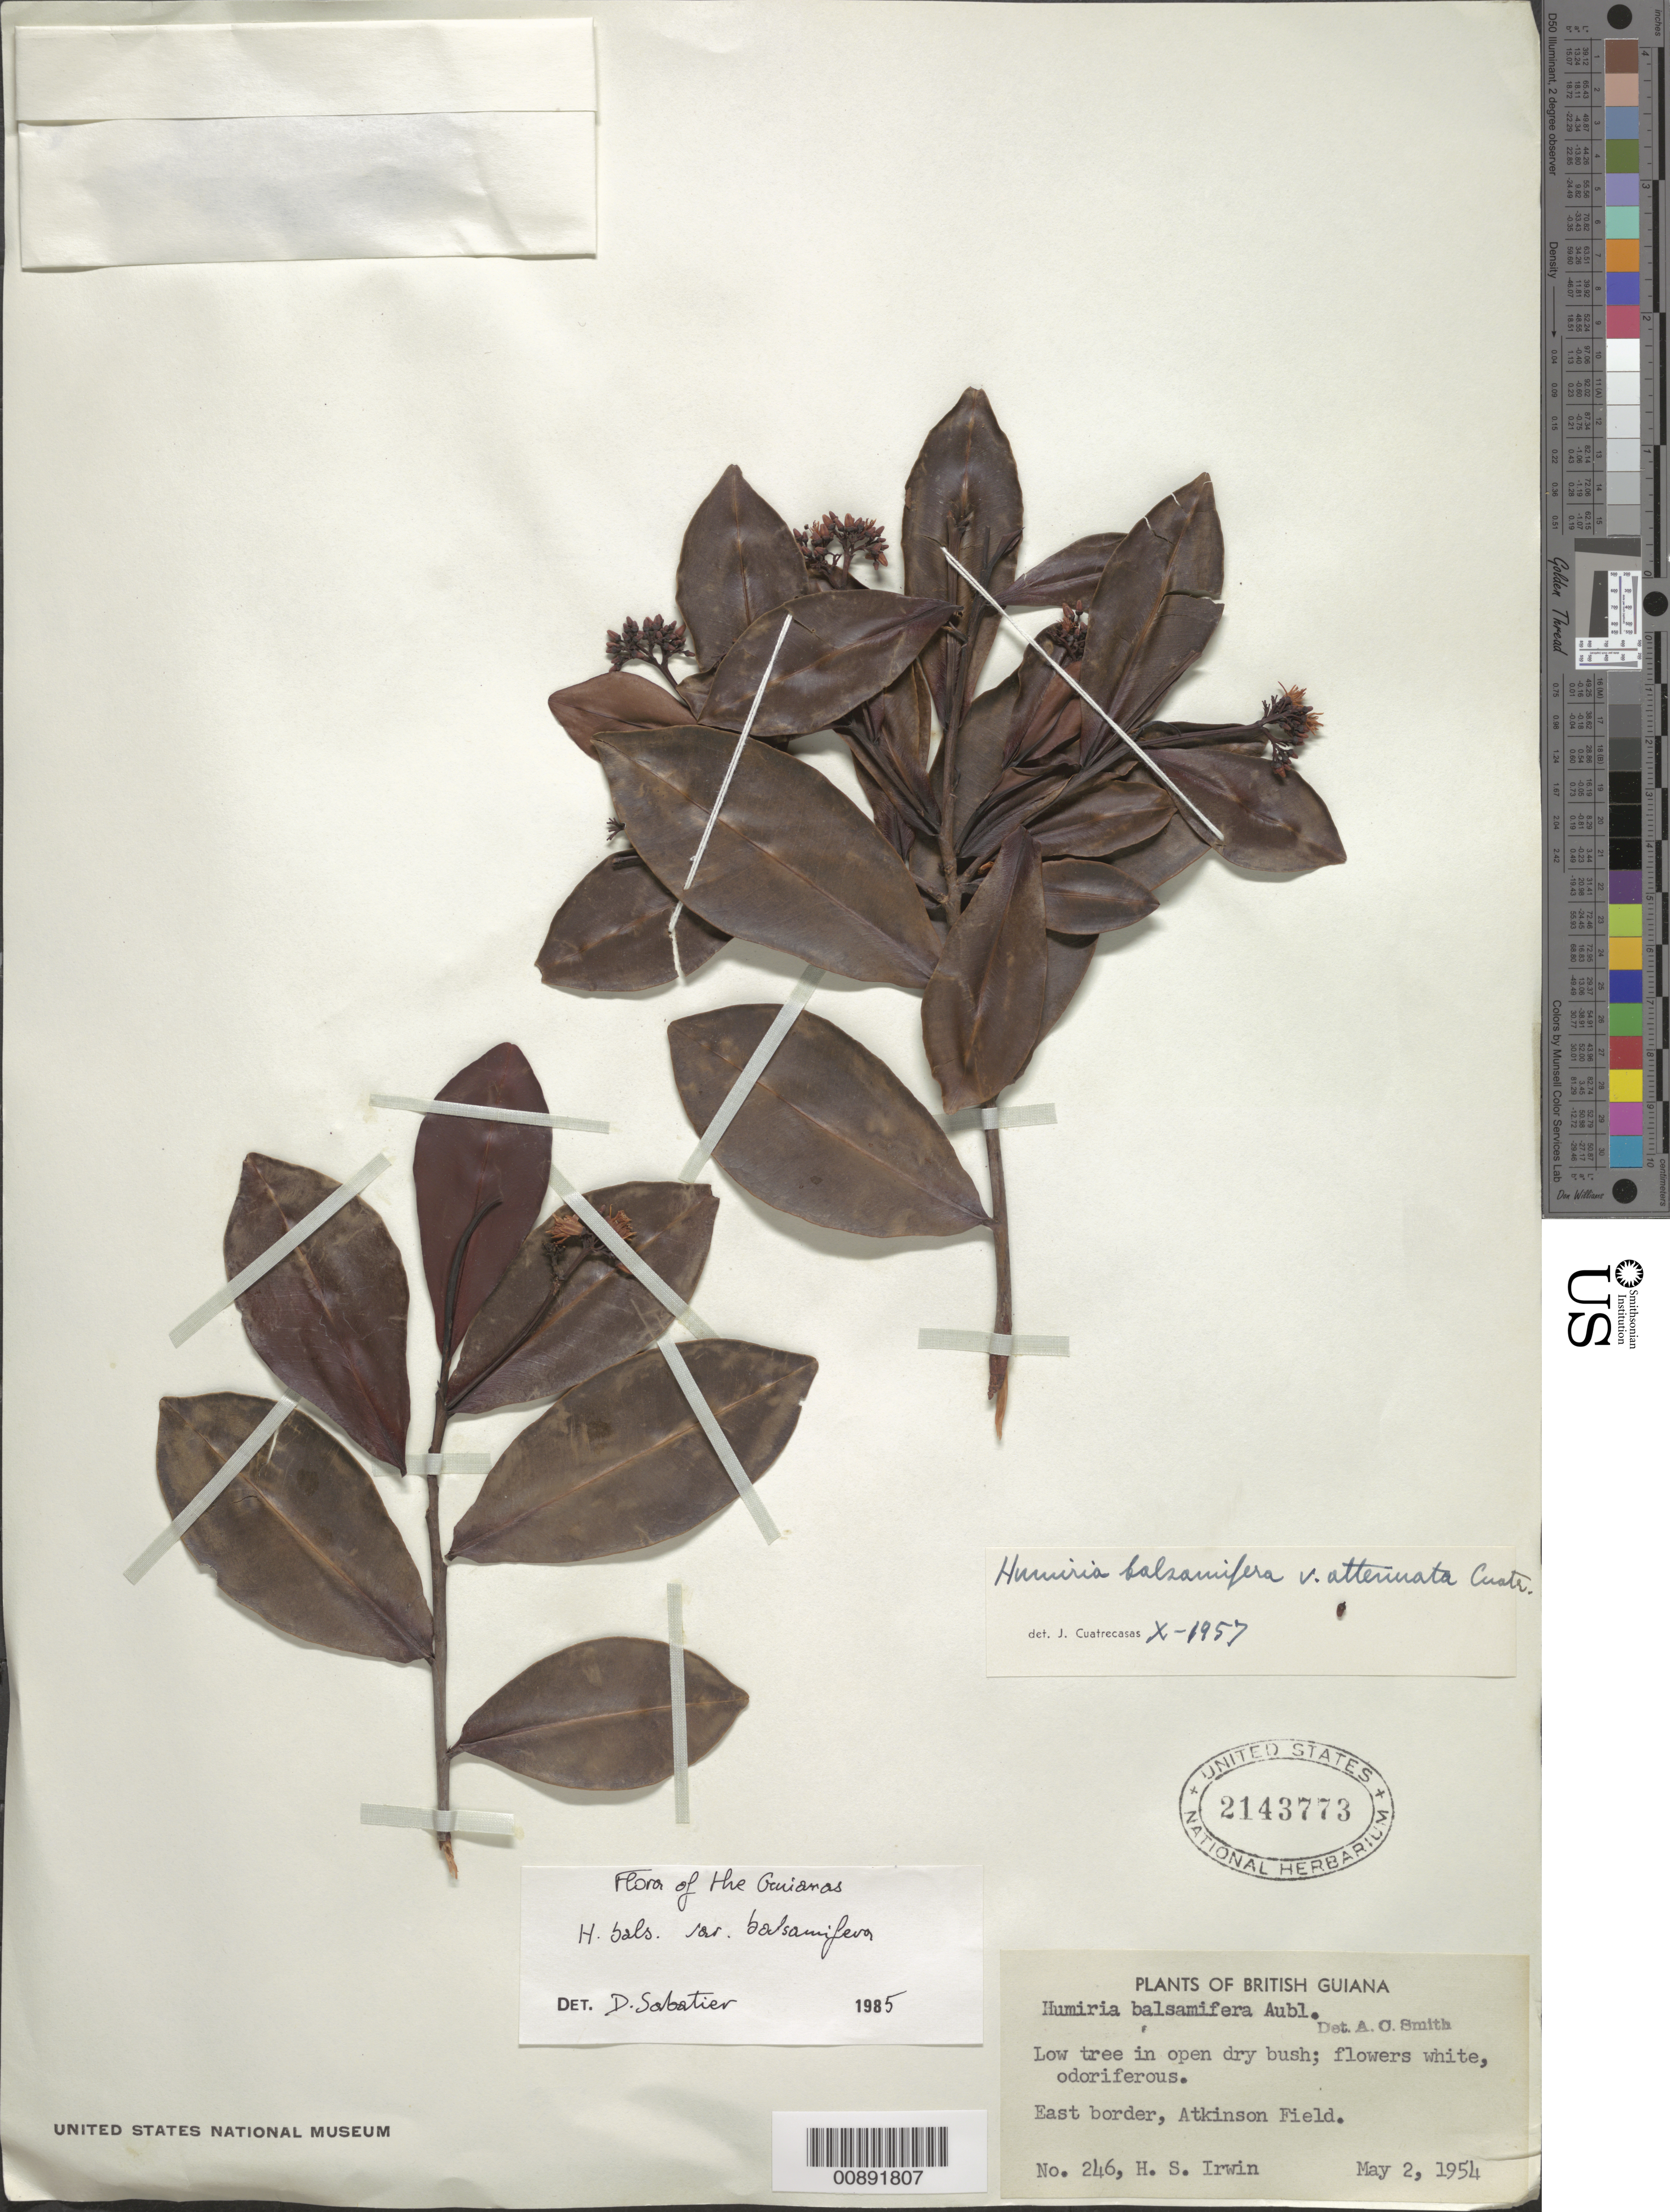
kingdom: Plantae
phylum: Tracheophyta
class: Magnoliopsida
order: Malpighiales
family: Humiriaceae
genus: Humiria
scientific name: Humiria balsamifera f. attenuata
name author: Cuatrec.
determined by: Cuatrecasas, J.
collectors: H. Irwin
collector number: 246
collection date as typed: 2-May-54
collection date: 1954-05-02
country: Guyana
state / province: Demerara-Mahaica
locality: Atkinson Field, E border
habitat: Open dry bush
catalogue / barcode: US 2143773